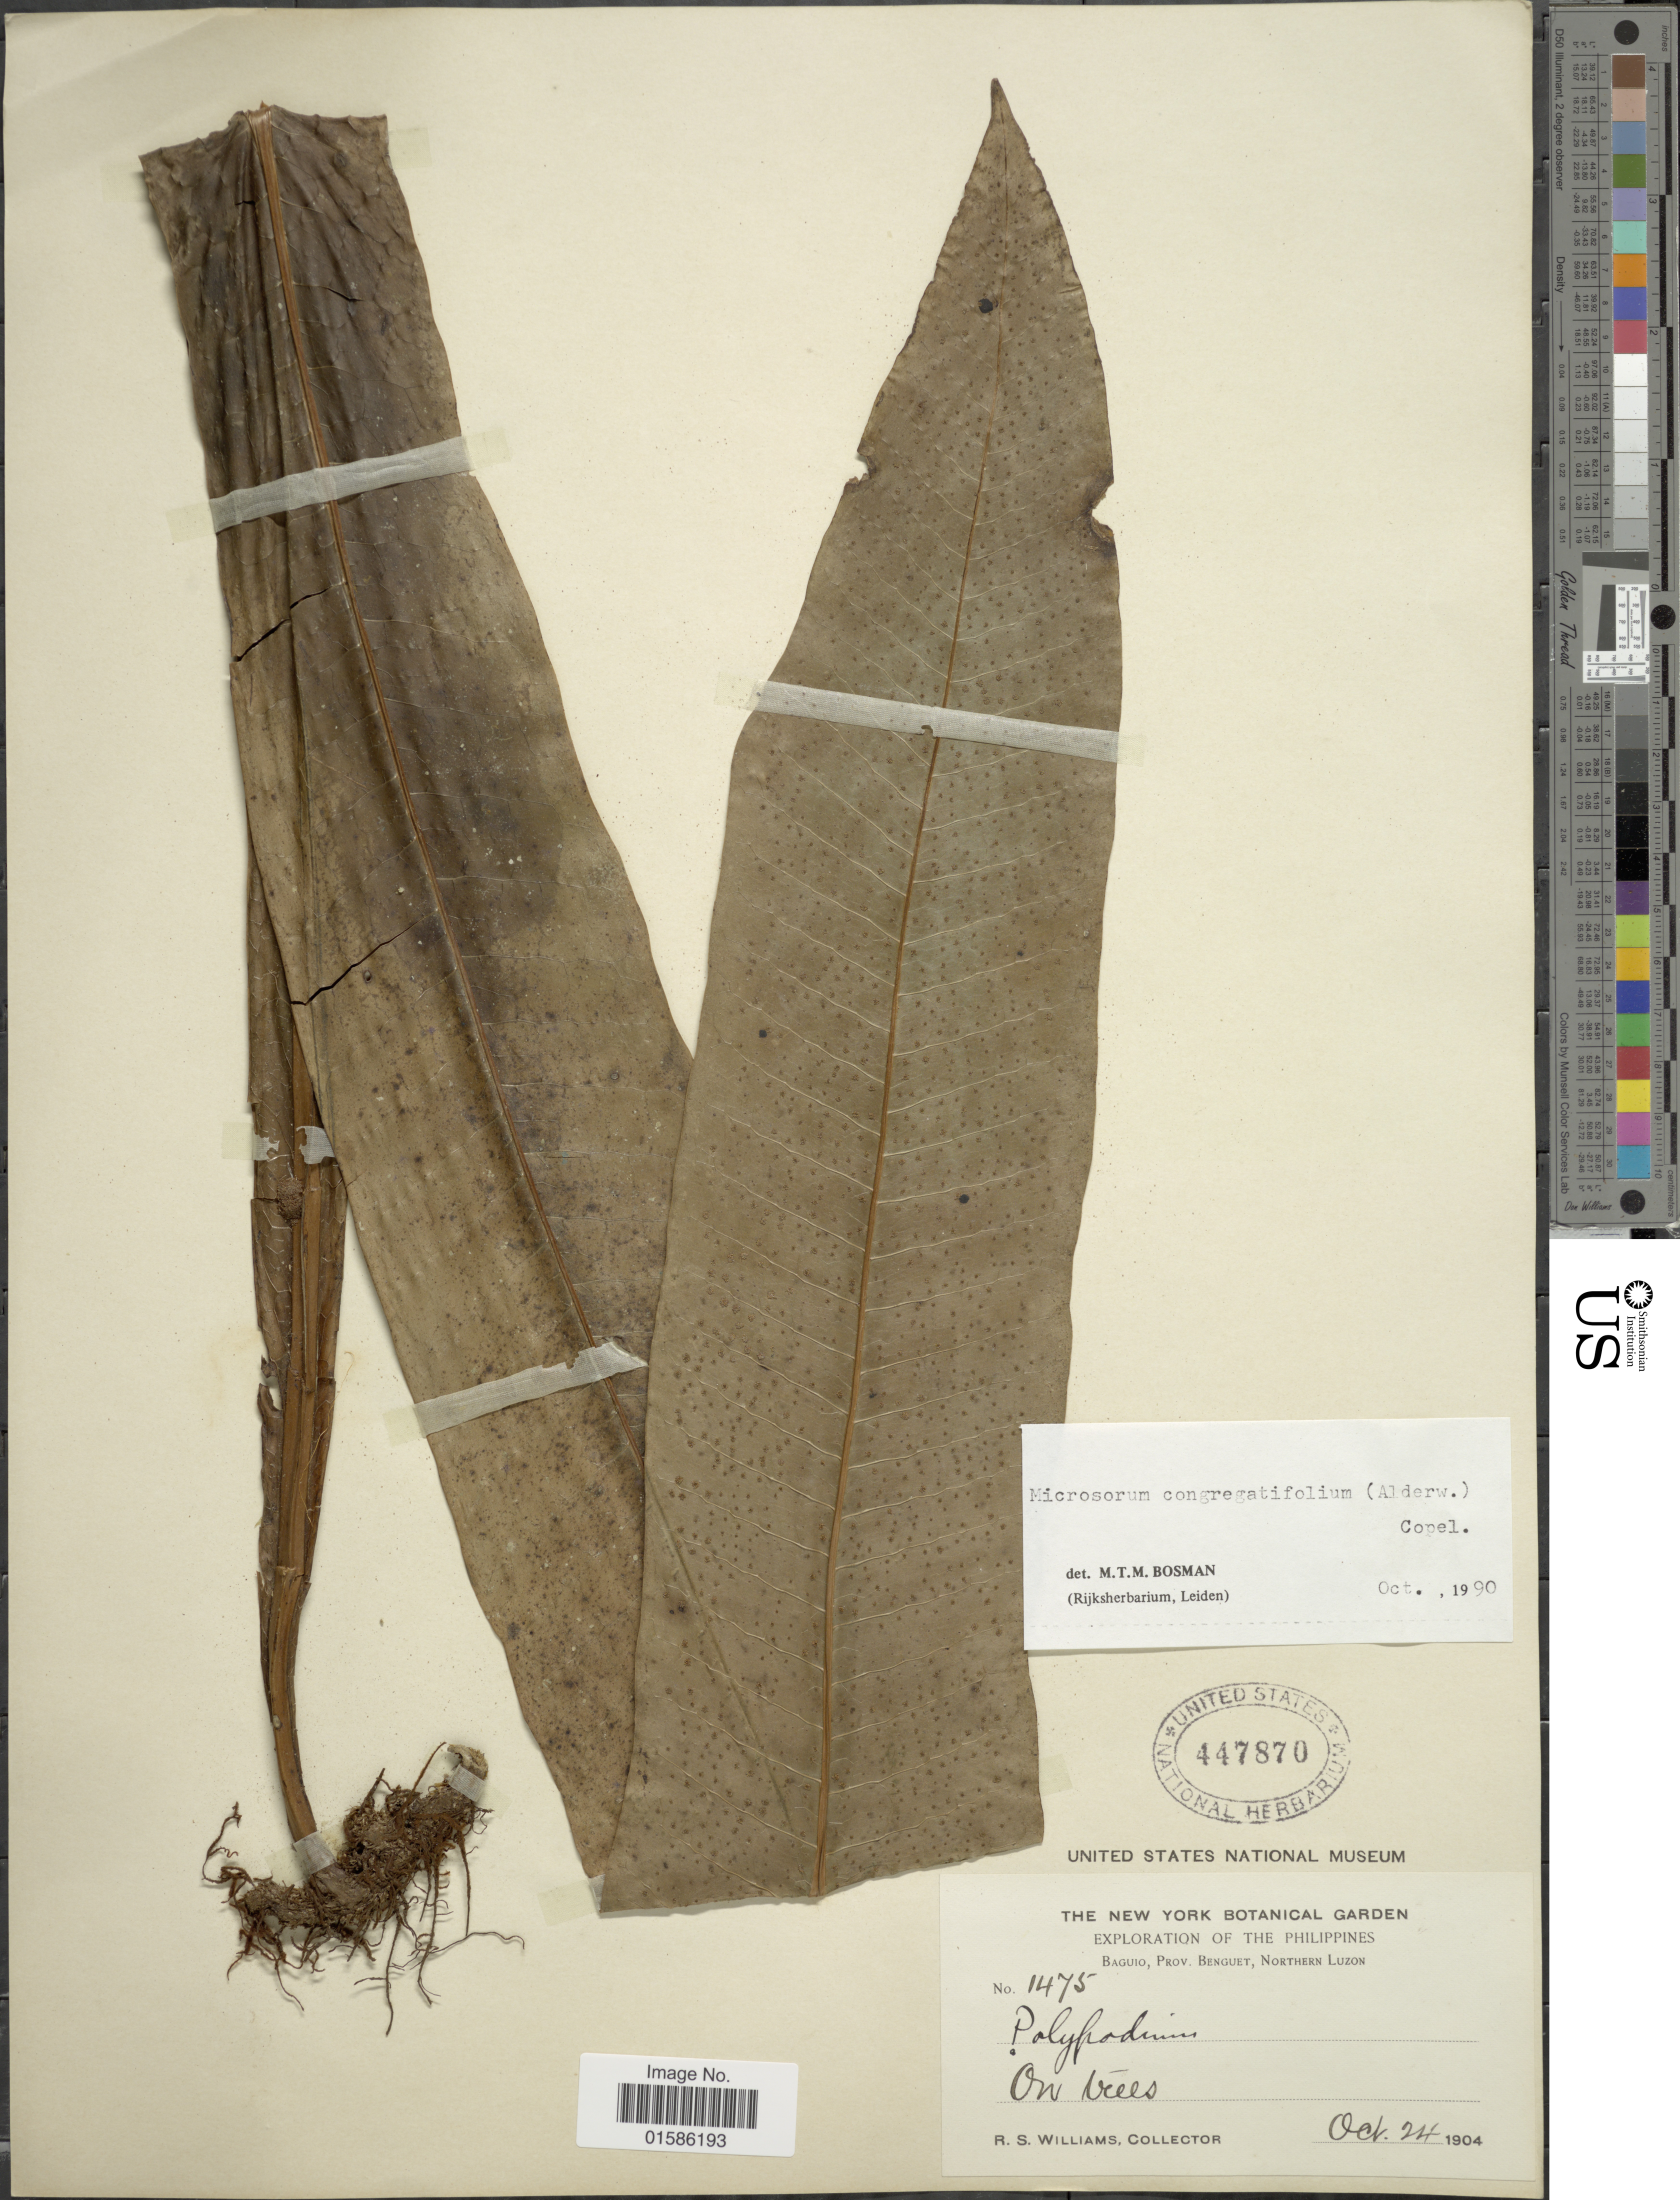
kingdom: Plantae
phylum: Tracheophyta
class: Polypodiopsida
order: Polypodiales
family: Polypodiaceae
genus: Microsorum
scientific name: Microsorum congregatifolium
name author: (Alderw.) Copel.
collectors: R. S. Williams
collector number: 1475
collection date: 1904-10-24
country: Philippines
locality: Baguio, prov. Benguet, Northern Luzon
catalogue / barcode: US 447870